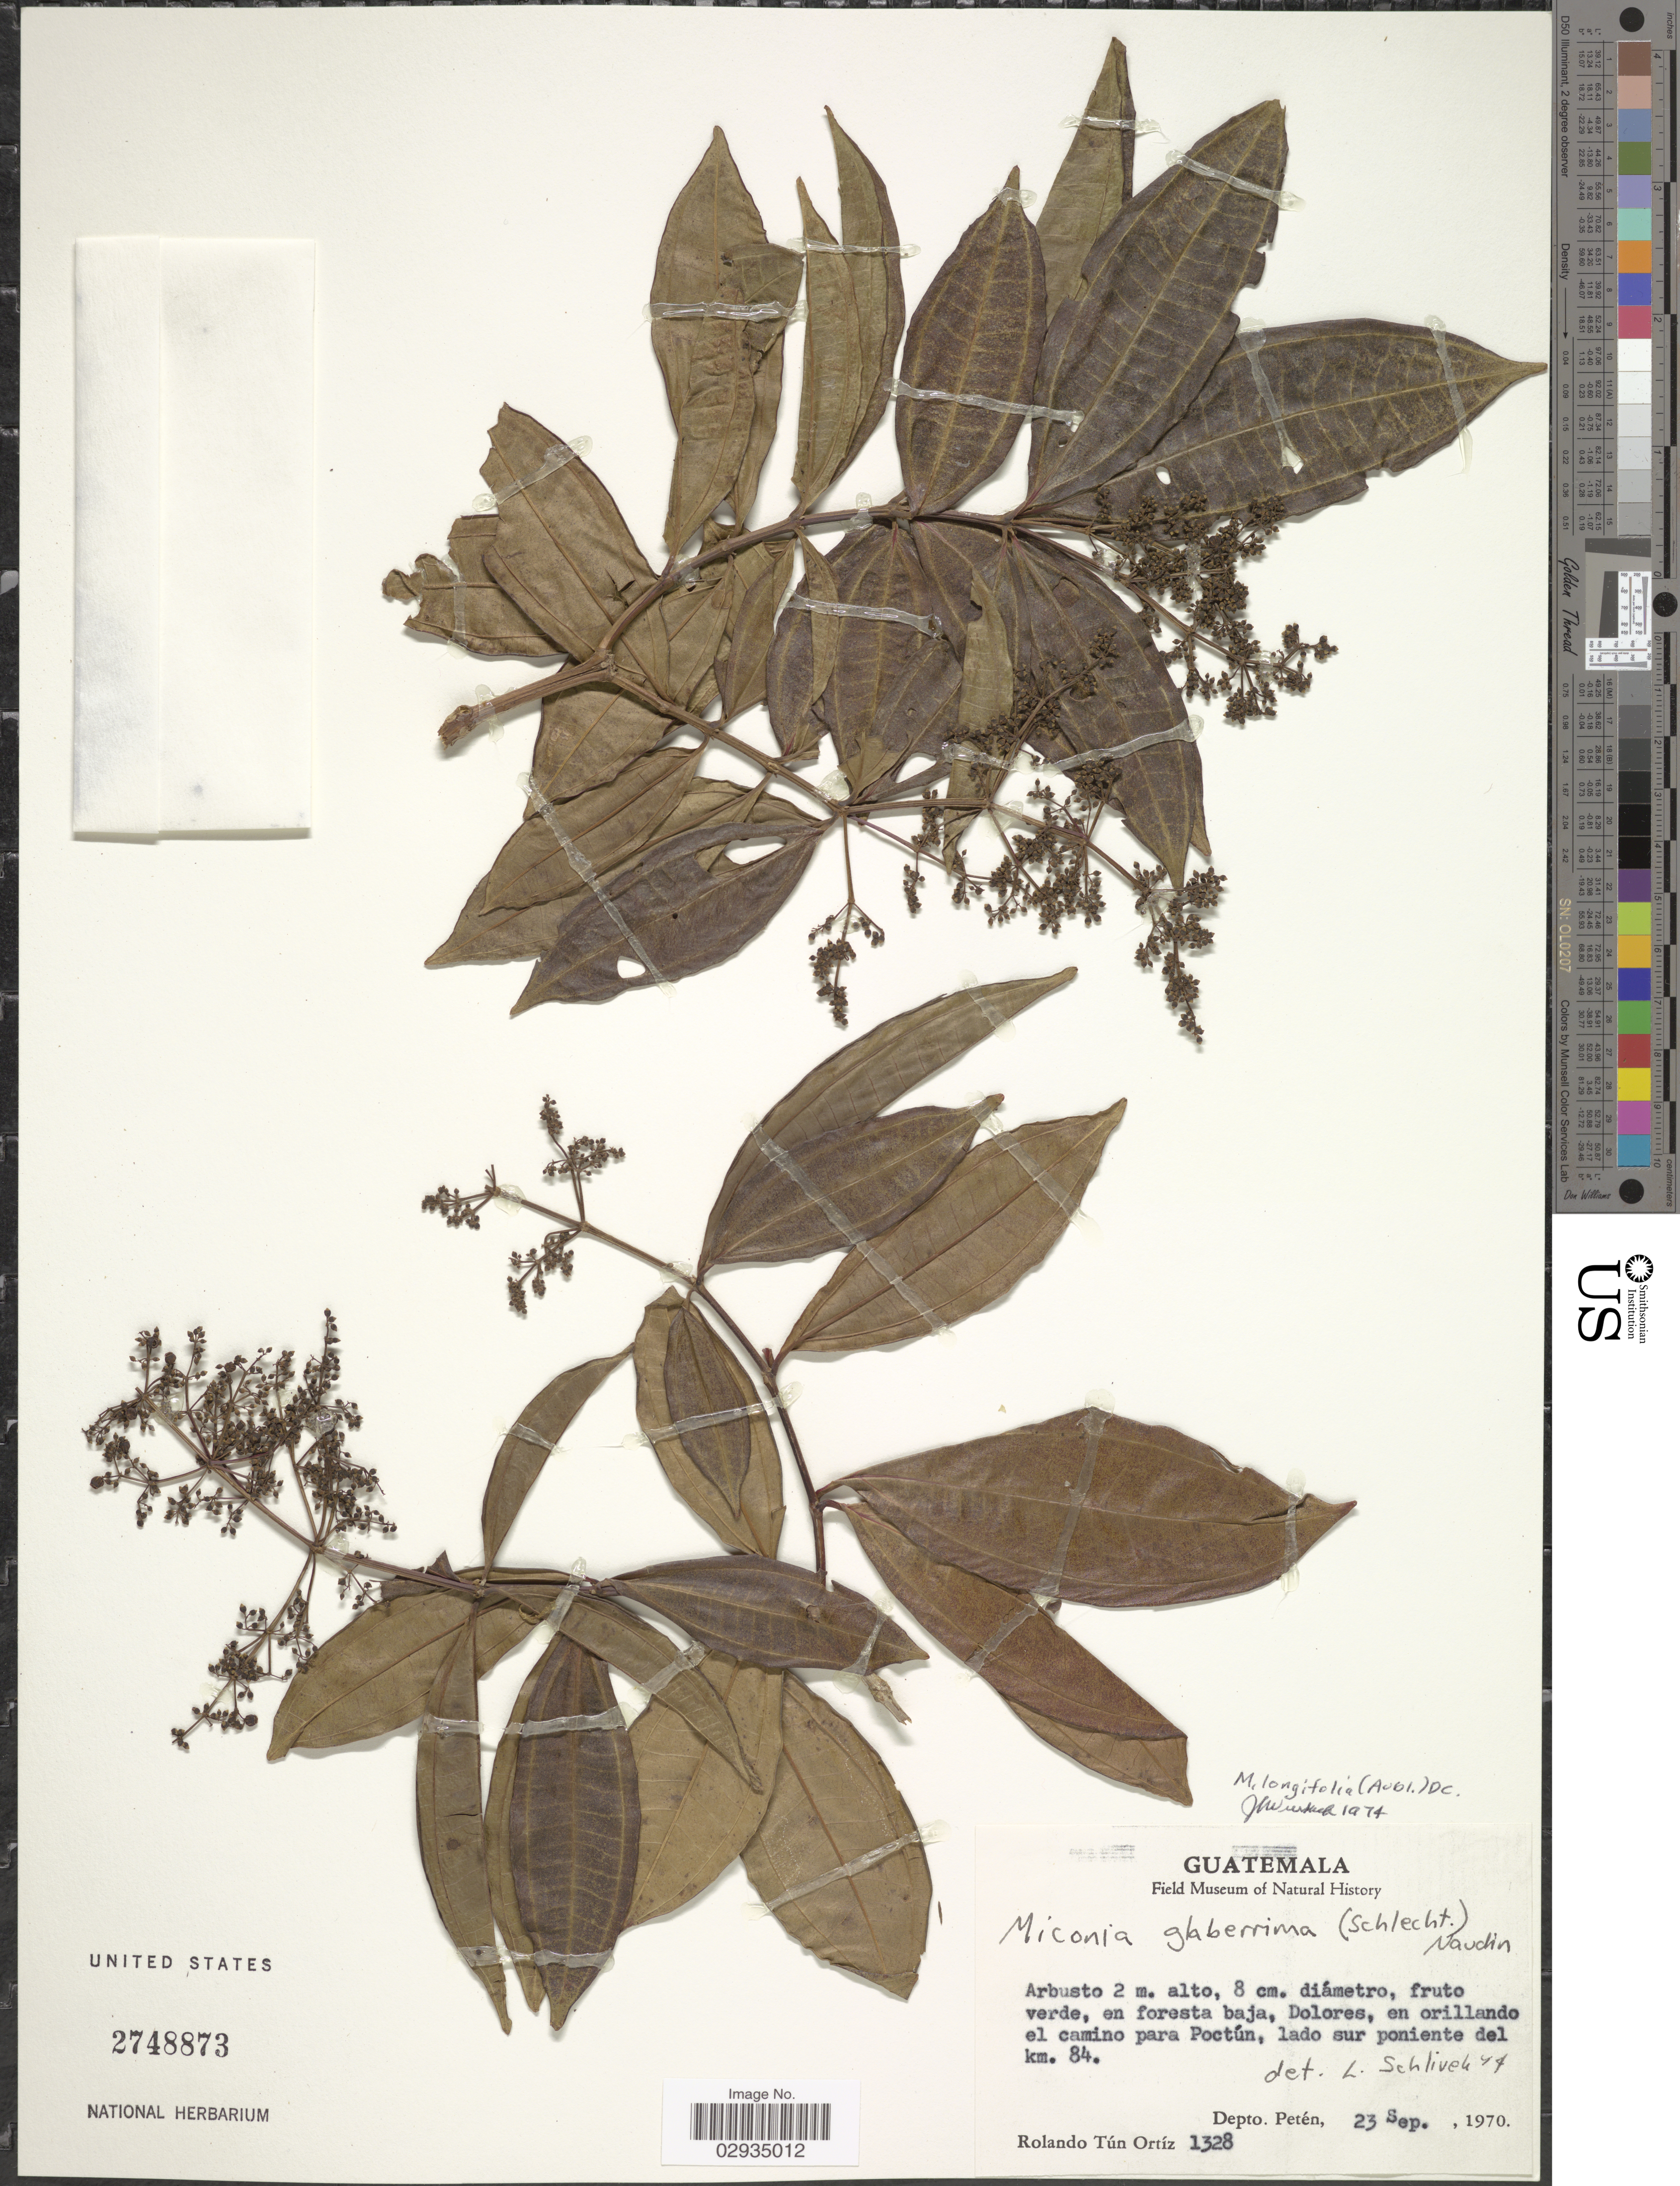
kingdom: Plantae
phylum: Tracheophyta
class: Magnoliopsida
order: Myrtales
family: Melastomataceae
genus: Miconia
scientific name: Miconia longifolia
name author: (Aubl.) DC.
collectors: R. Ortiz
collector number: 1328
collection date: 1970-09-23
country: Guatemala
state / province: El Petén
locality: Fruto verde, en foresta baja, Dolores, en orillando el camino para Poctún, lado sur poniente del km. 84. Depto. Péten.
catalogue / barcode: US 2748873